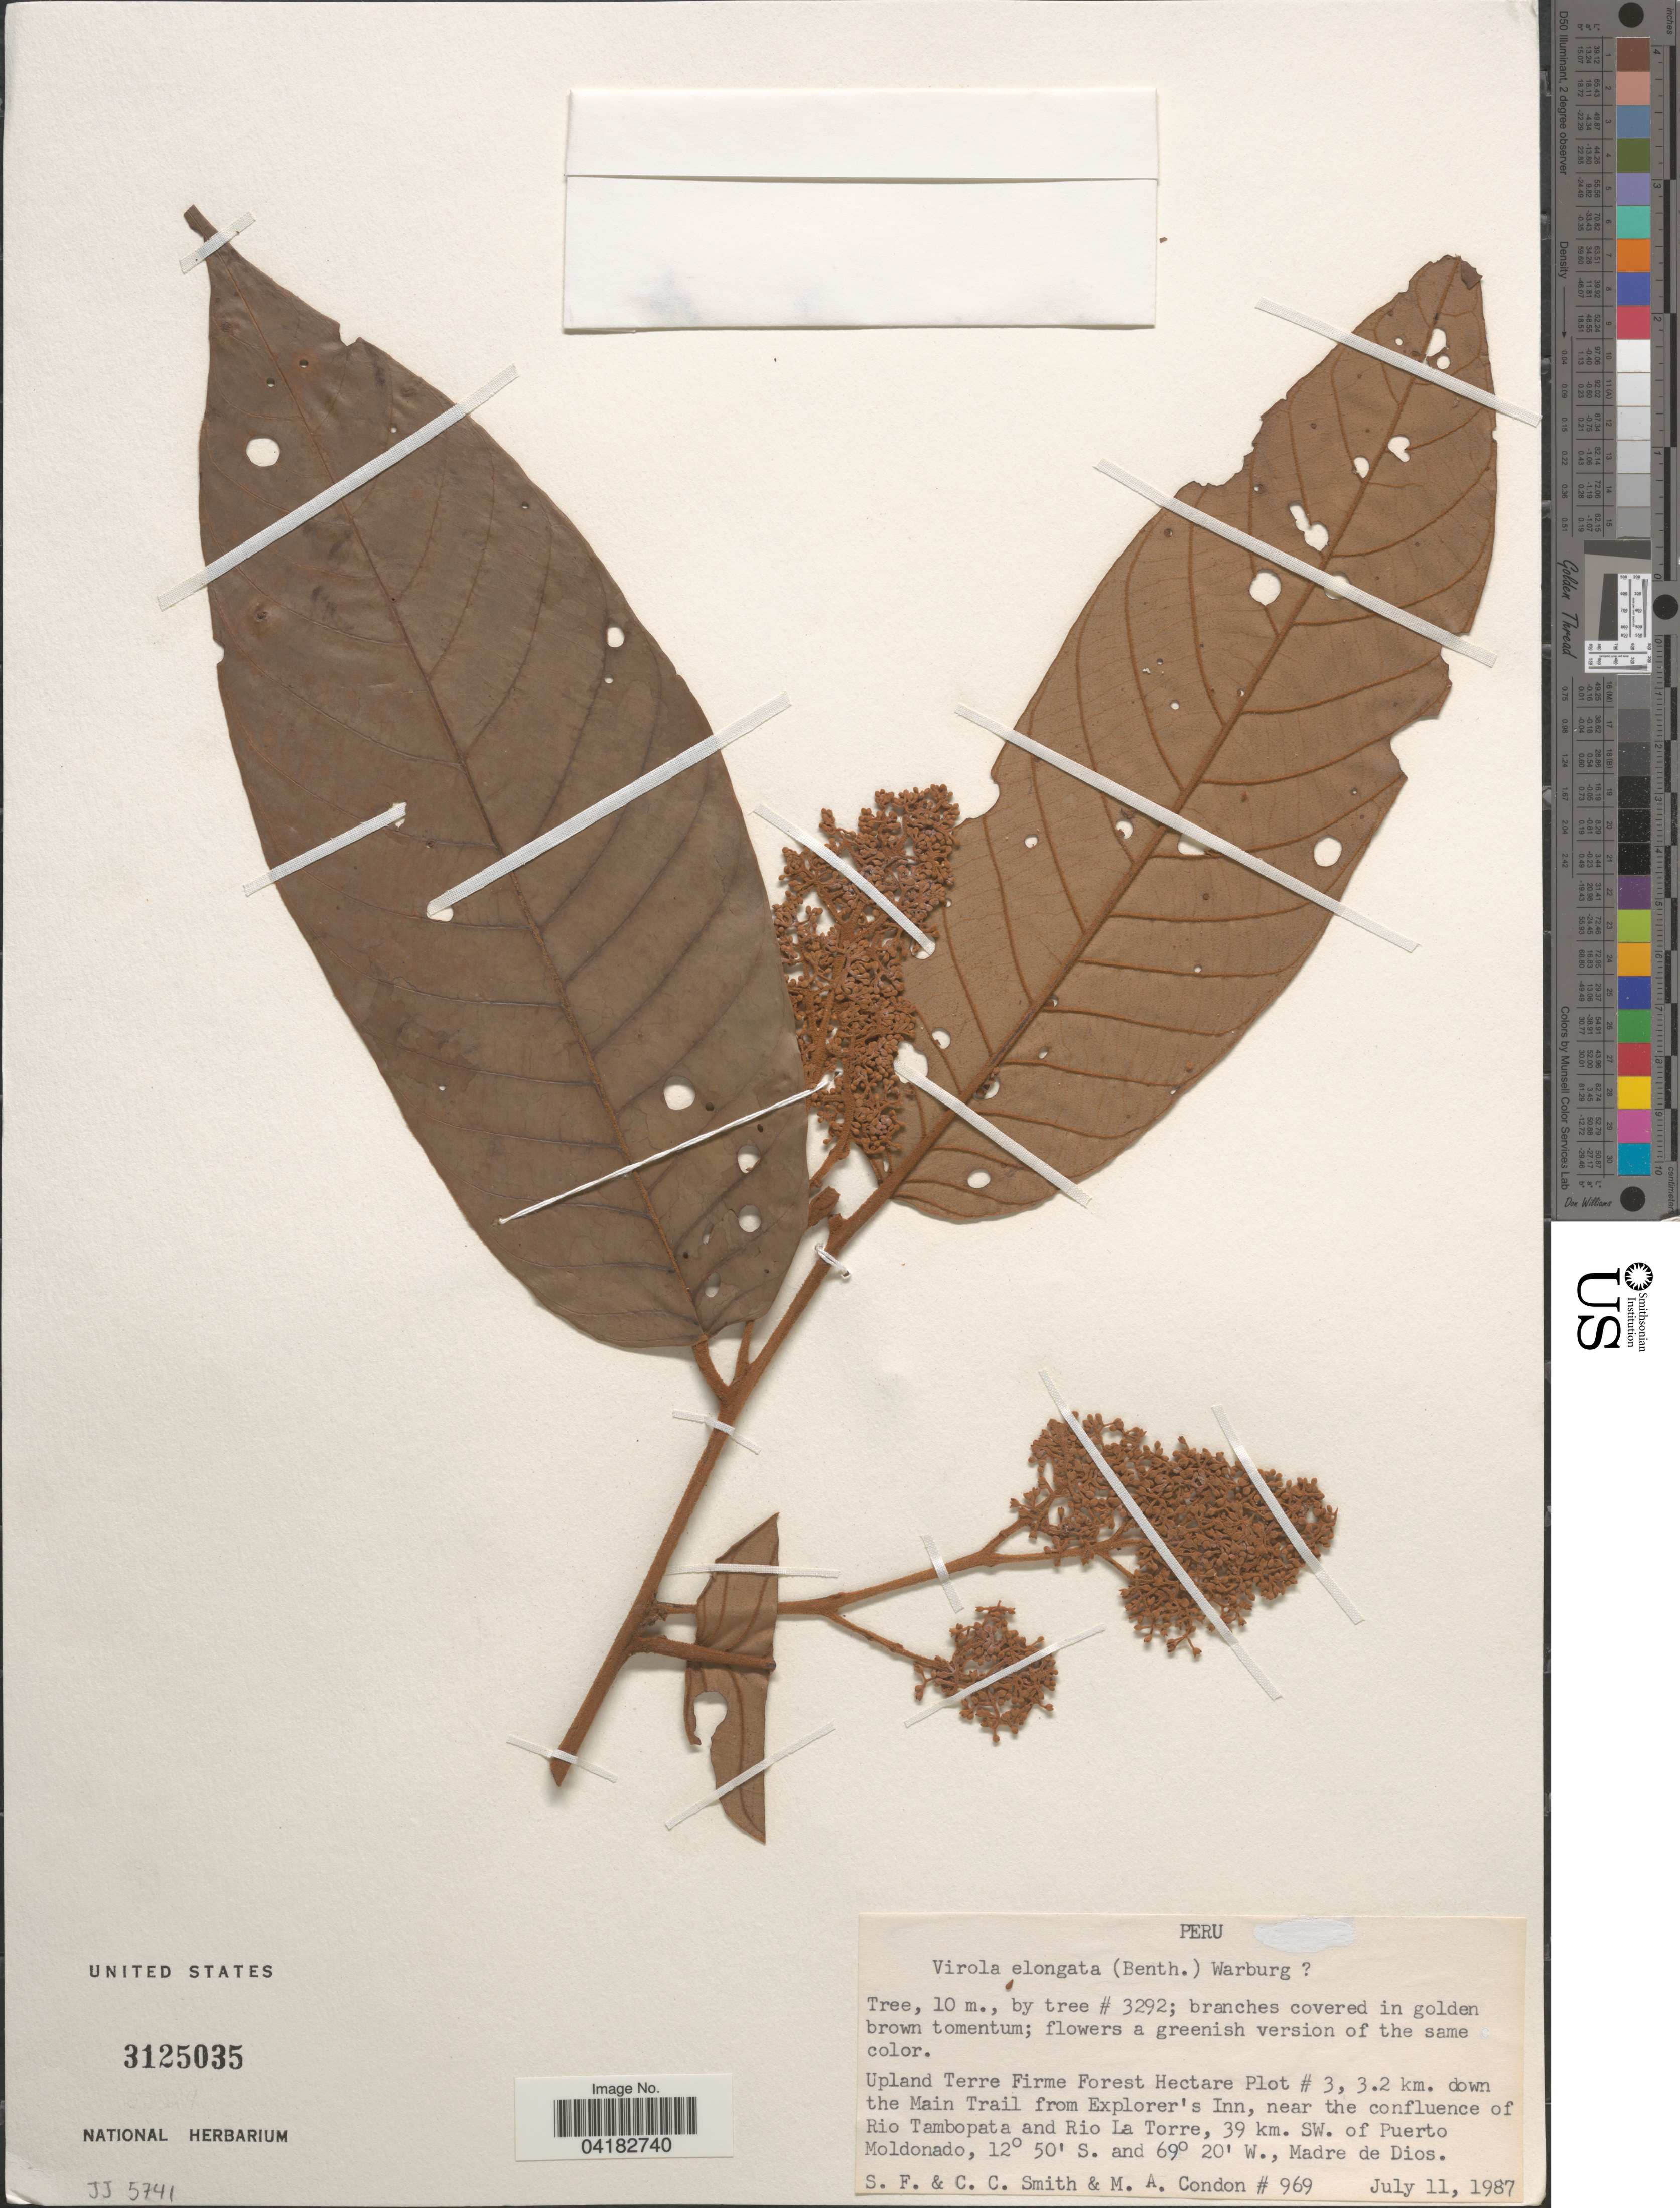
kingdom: Plantae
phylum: Tracheophyta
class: Magnoliopsida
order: Magnoliales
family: Myristicaceae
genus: Virola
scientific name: Virola elongata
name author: (Benth.) Warb.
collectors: S.F. Smith, C. C. Smith & M. Condon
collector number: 969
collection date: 1987-07-11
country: Peru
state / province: Madre de Dios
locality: Upland Terre Firme Forest Hectare Plot #3, 3.2 km. down the Main Trail from Explorer's Inn, near the confluence of Rio Tambopata and Rio La Torre, 39 km. SW. of Puerto Moldonado.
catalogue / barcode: US 3125035